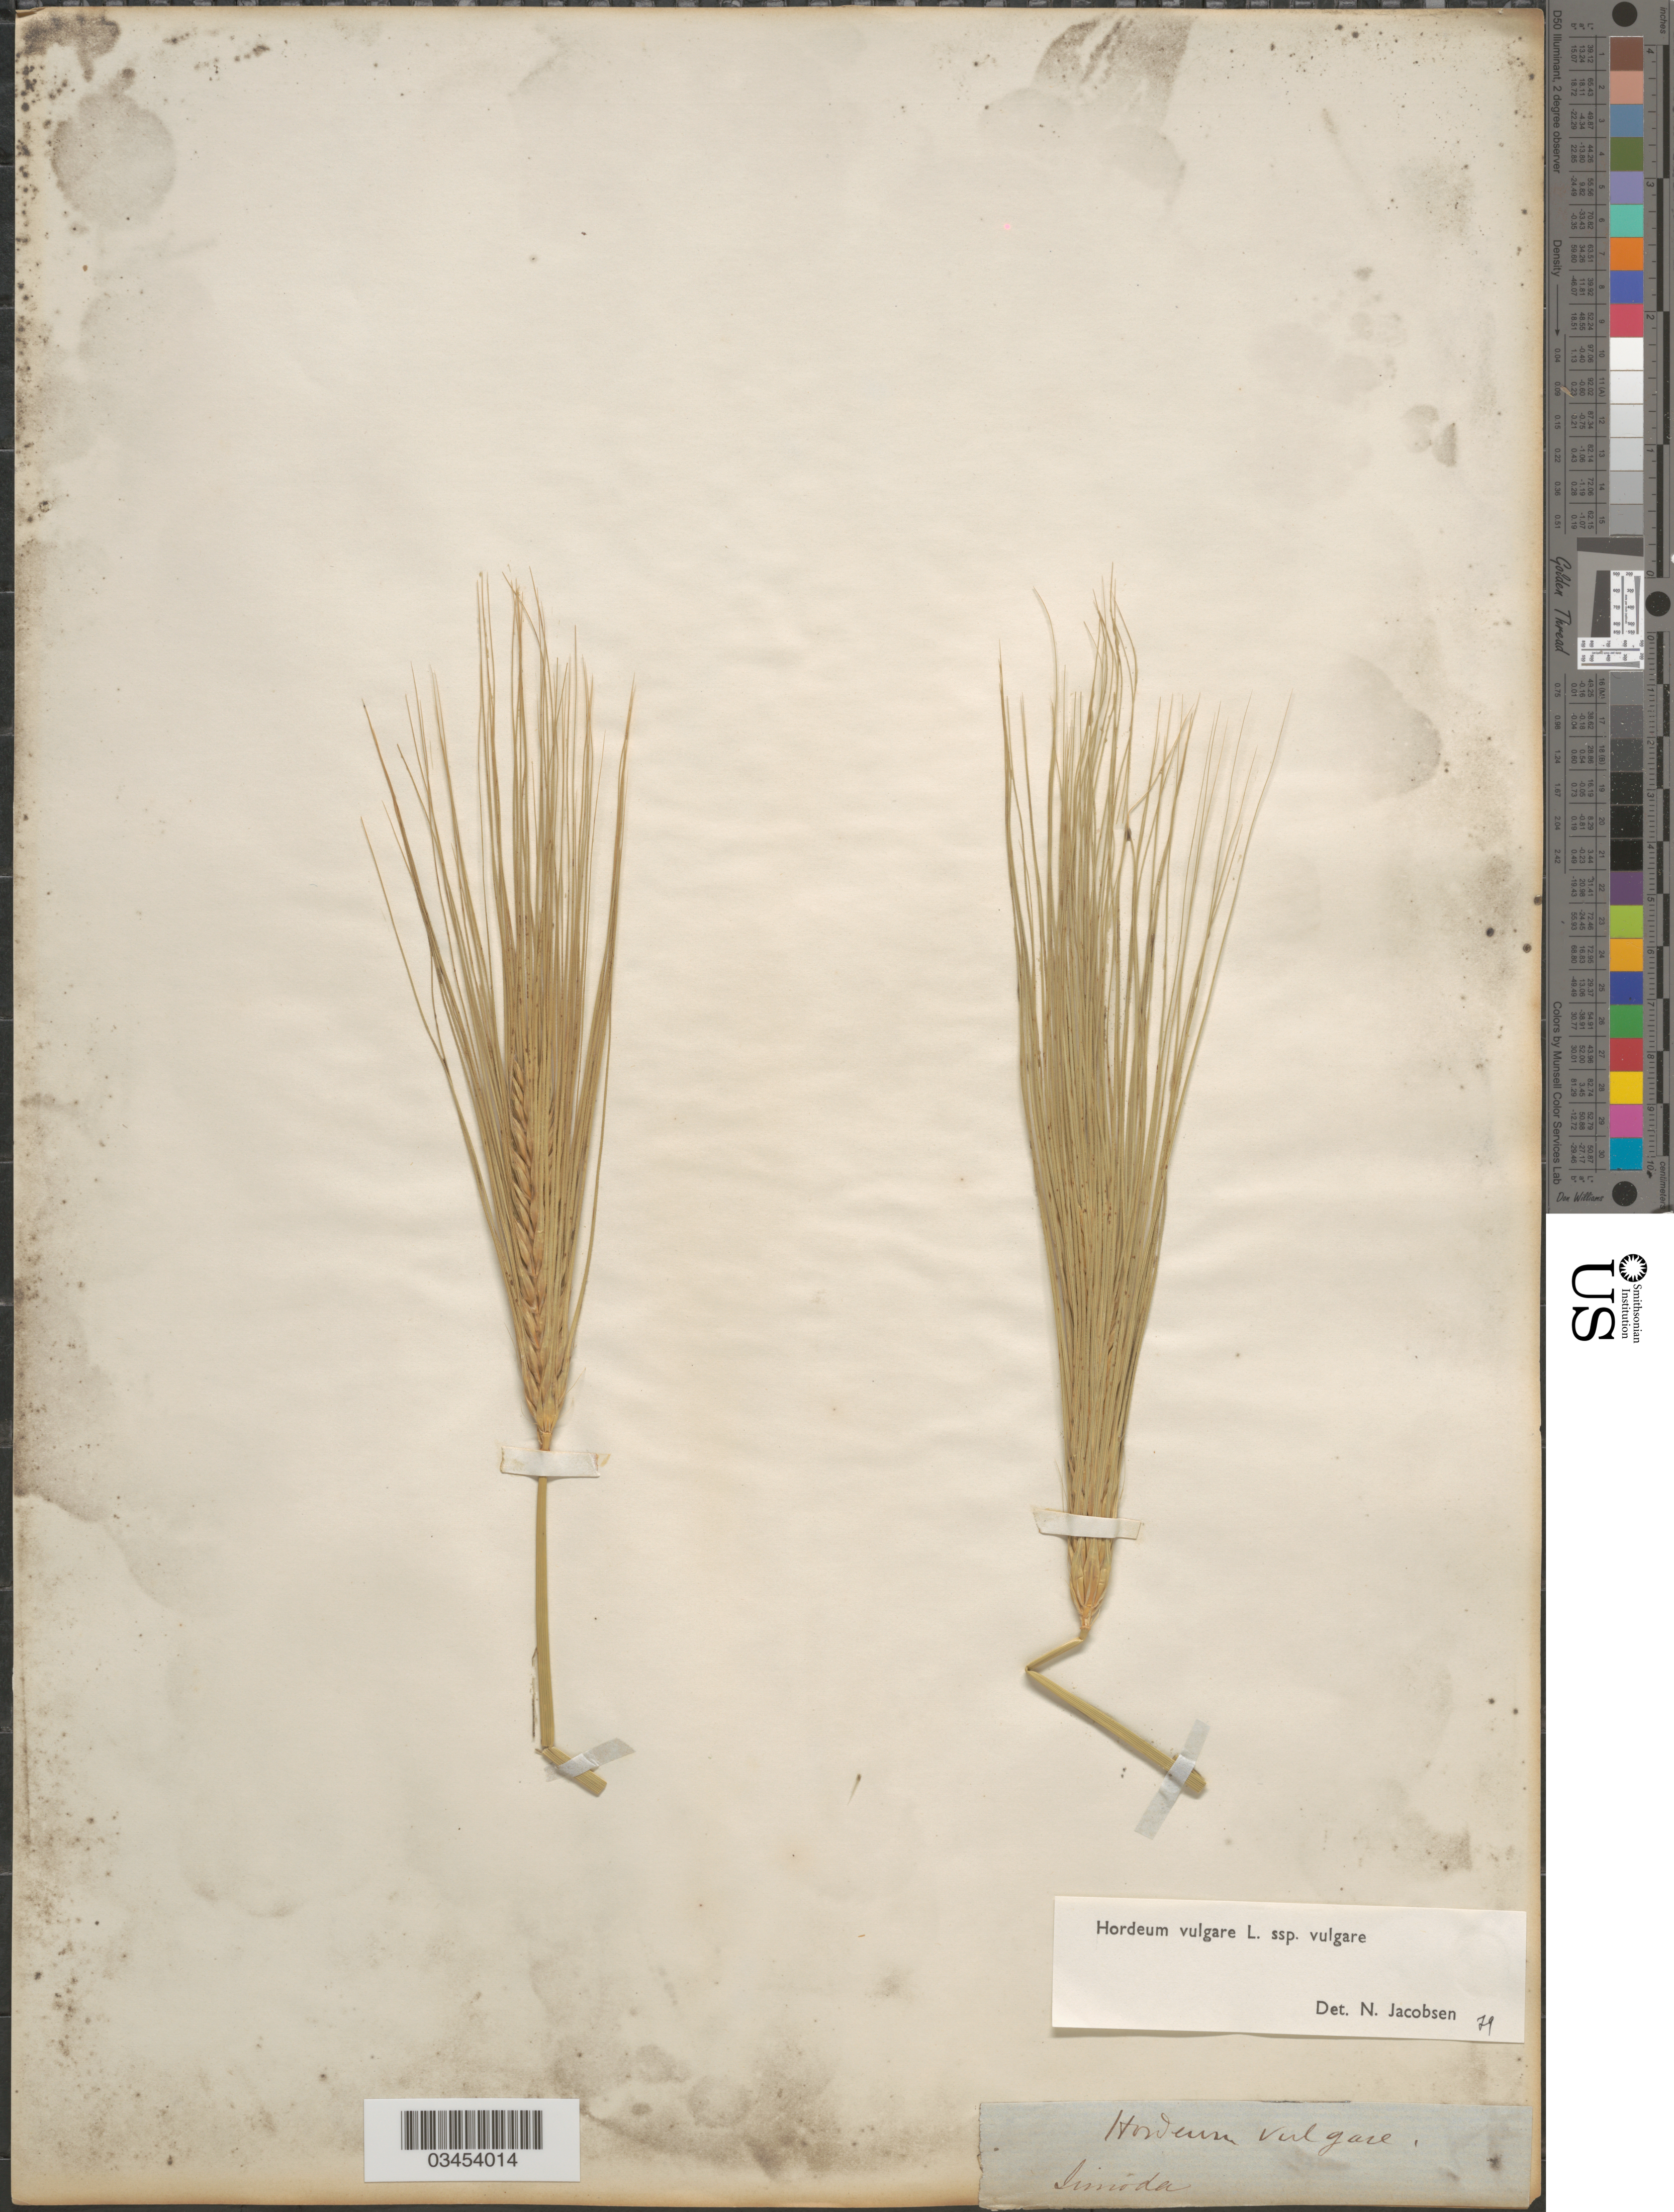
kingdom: Plantae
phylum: Tracheophyta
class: Liliopsida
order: Poales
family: Poaceae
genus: Hordeum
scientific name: Hordeum vulgare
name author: L.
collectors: Simoda